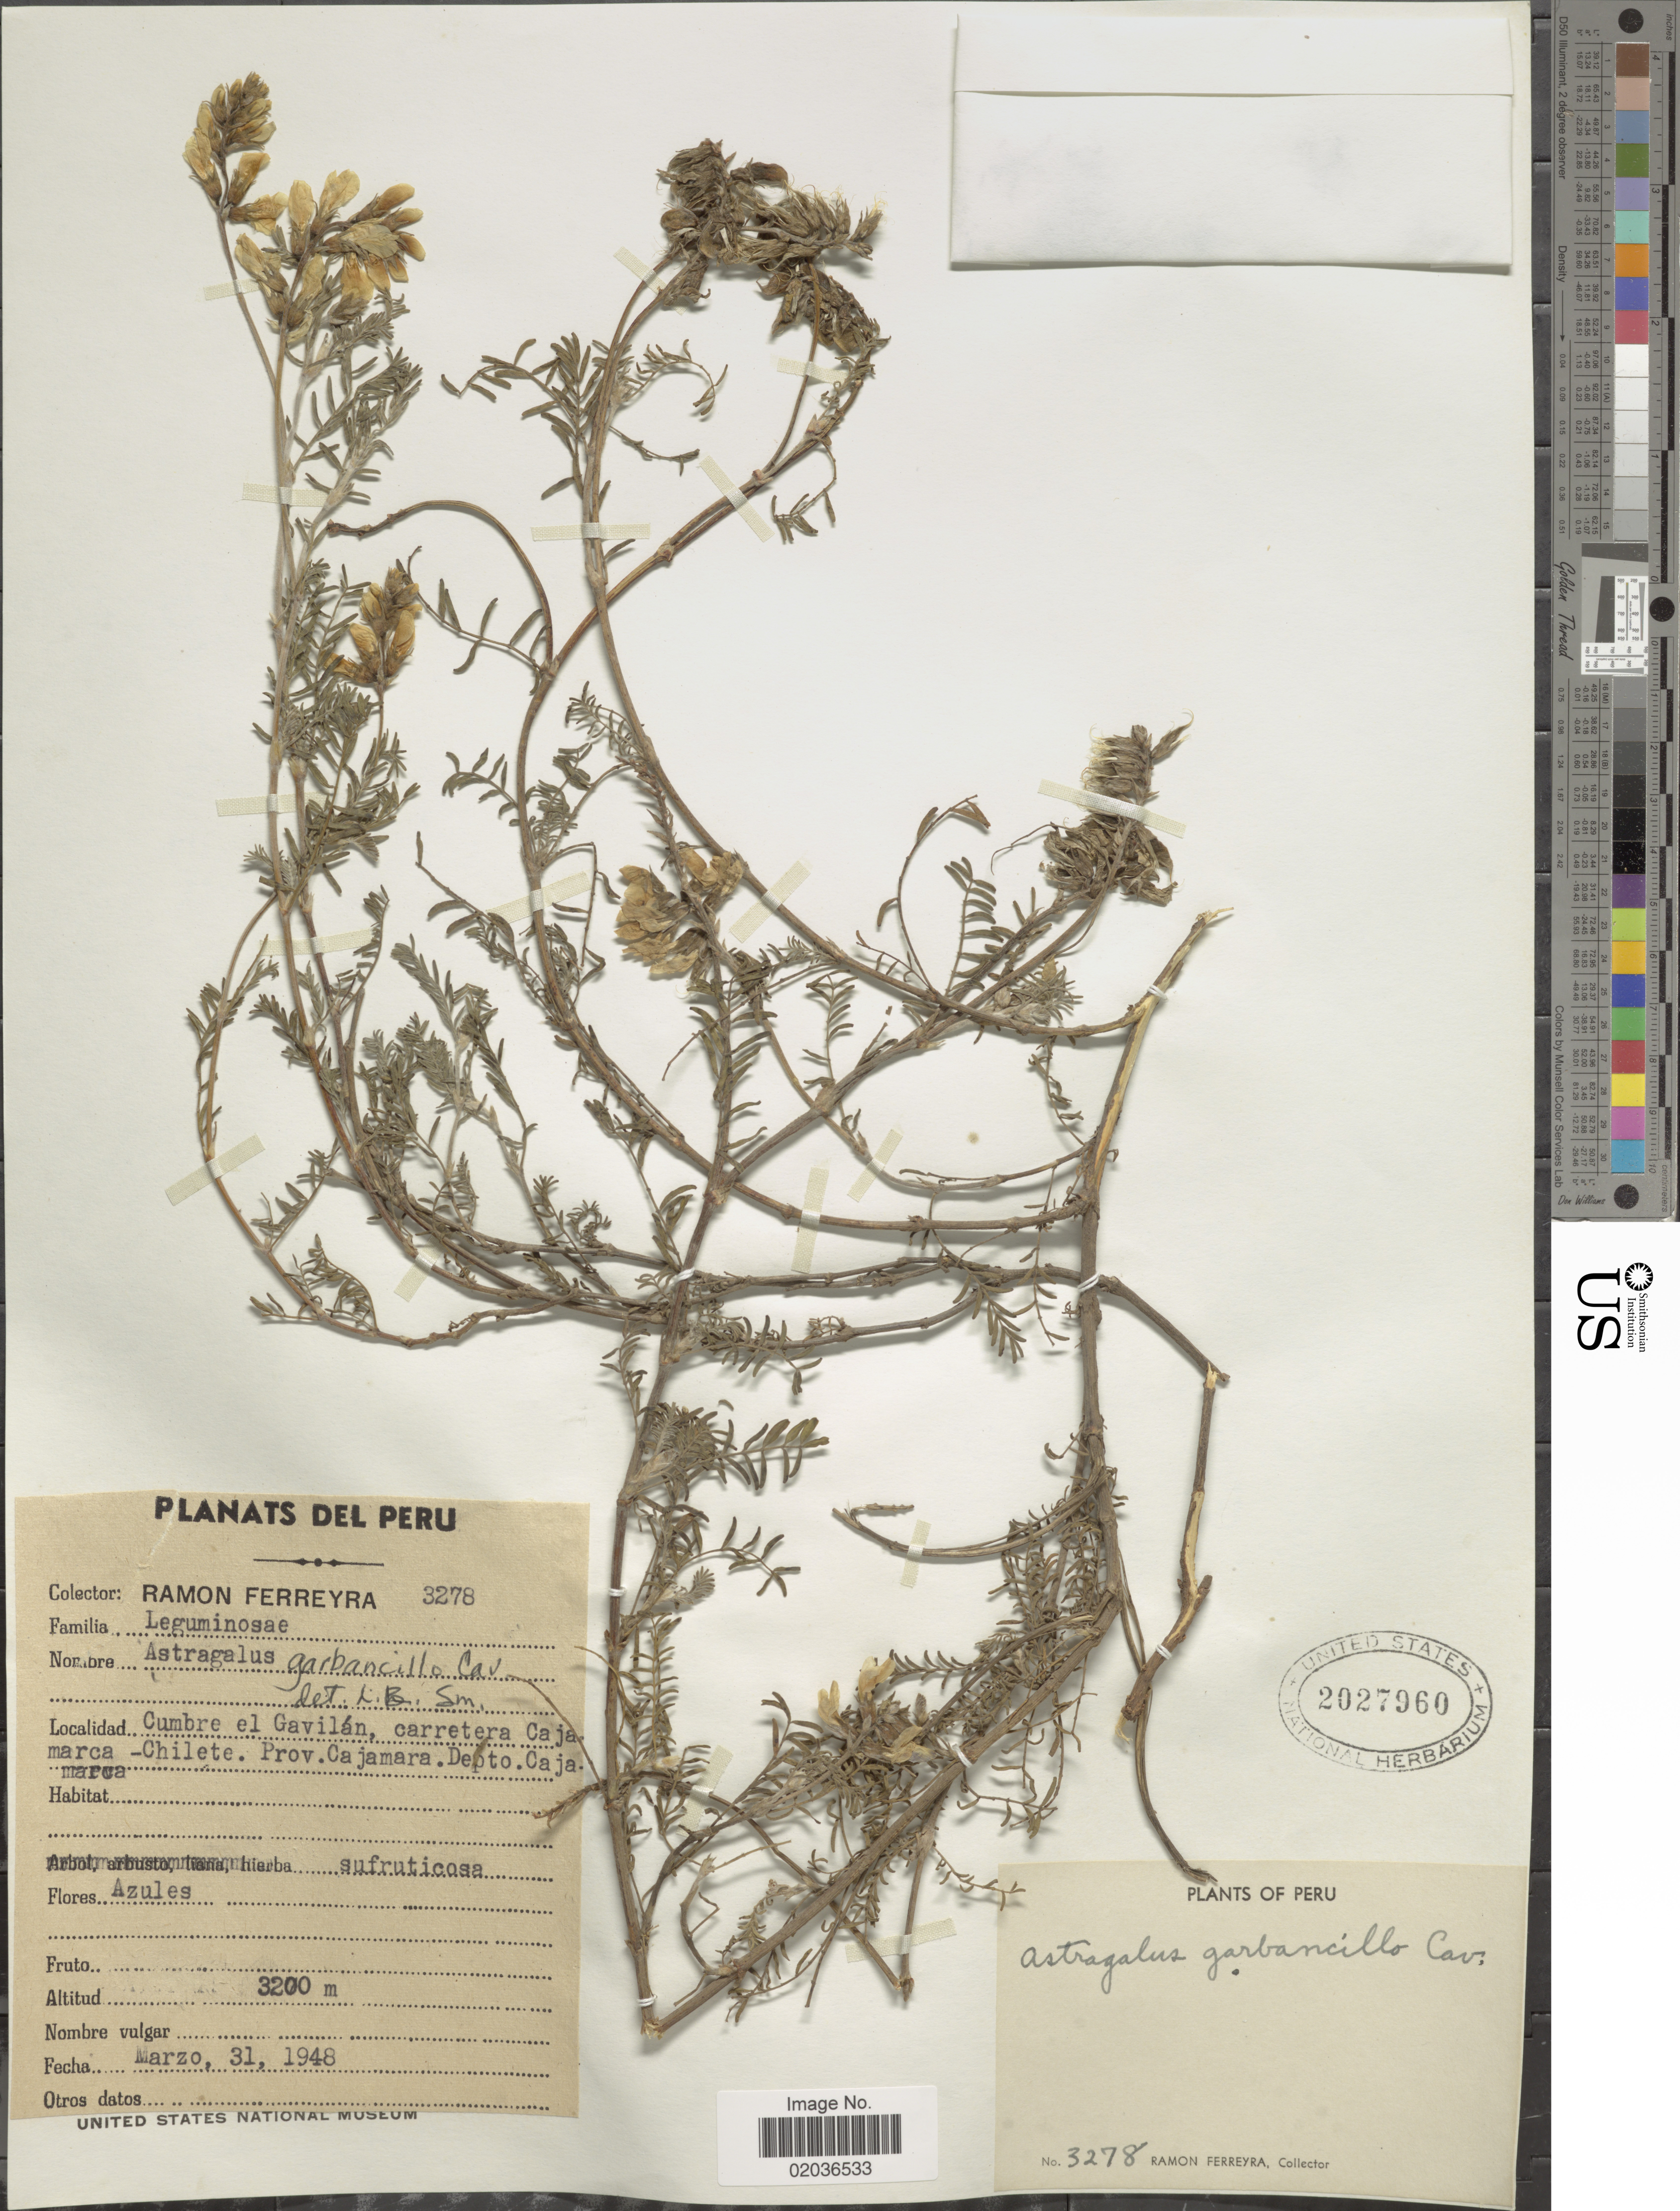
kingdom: Plantae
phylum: Tracheophyta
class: Magnoliopsida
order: Fabales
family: Fabaceae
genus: Astragalus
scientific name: Astragalus garbancillo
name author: Cav.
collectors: R. A. Ferreyra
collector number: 3278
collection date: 1948-03-31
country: Peru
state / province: Cajamarca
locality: Cumbre el Gavilán, carretera Cajamarca - Chilete. Prov. Cajamarca. Depto. Cajamarca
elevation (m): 3200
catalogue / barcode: US 2027960